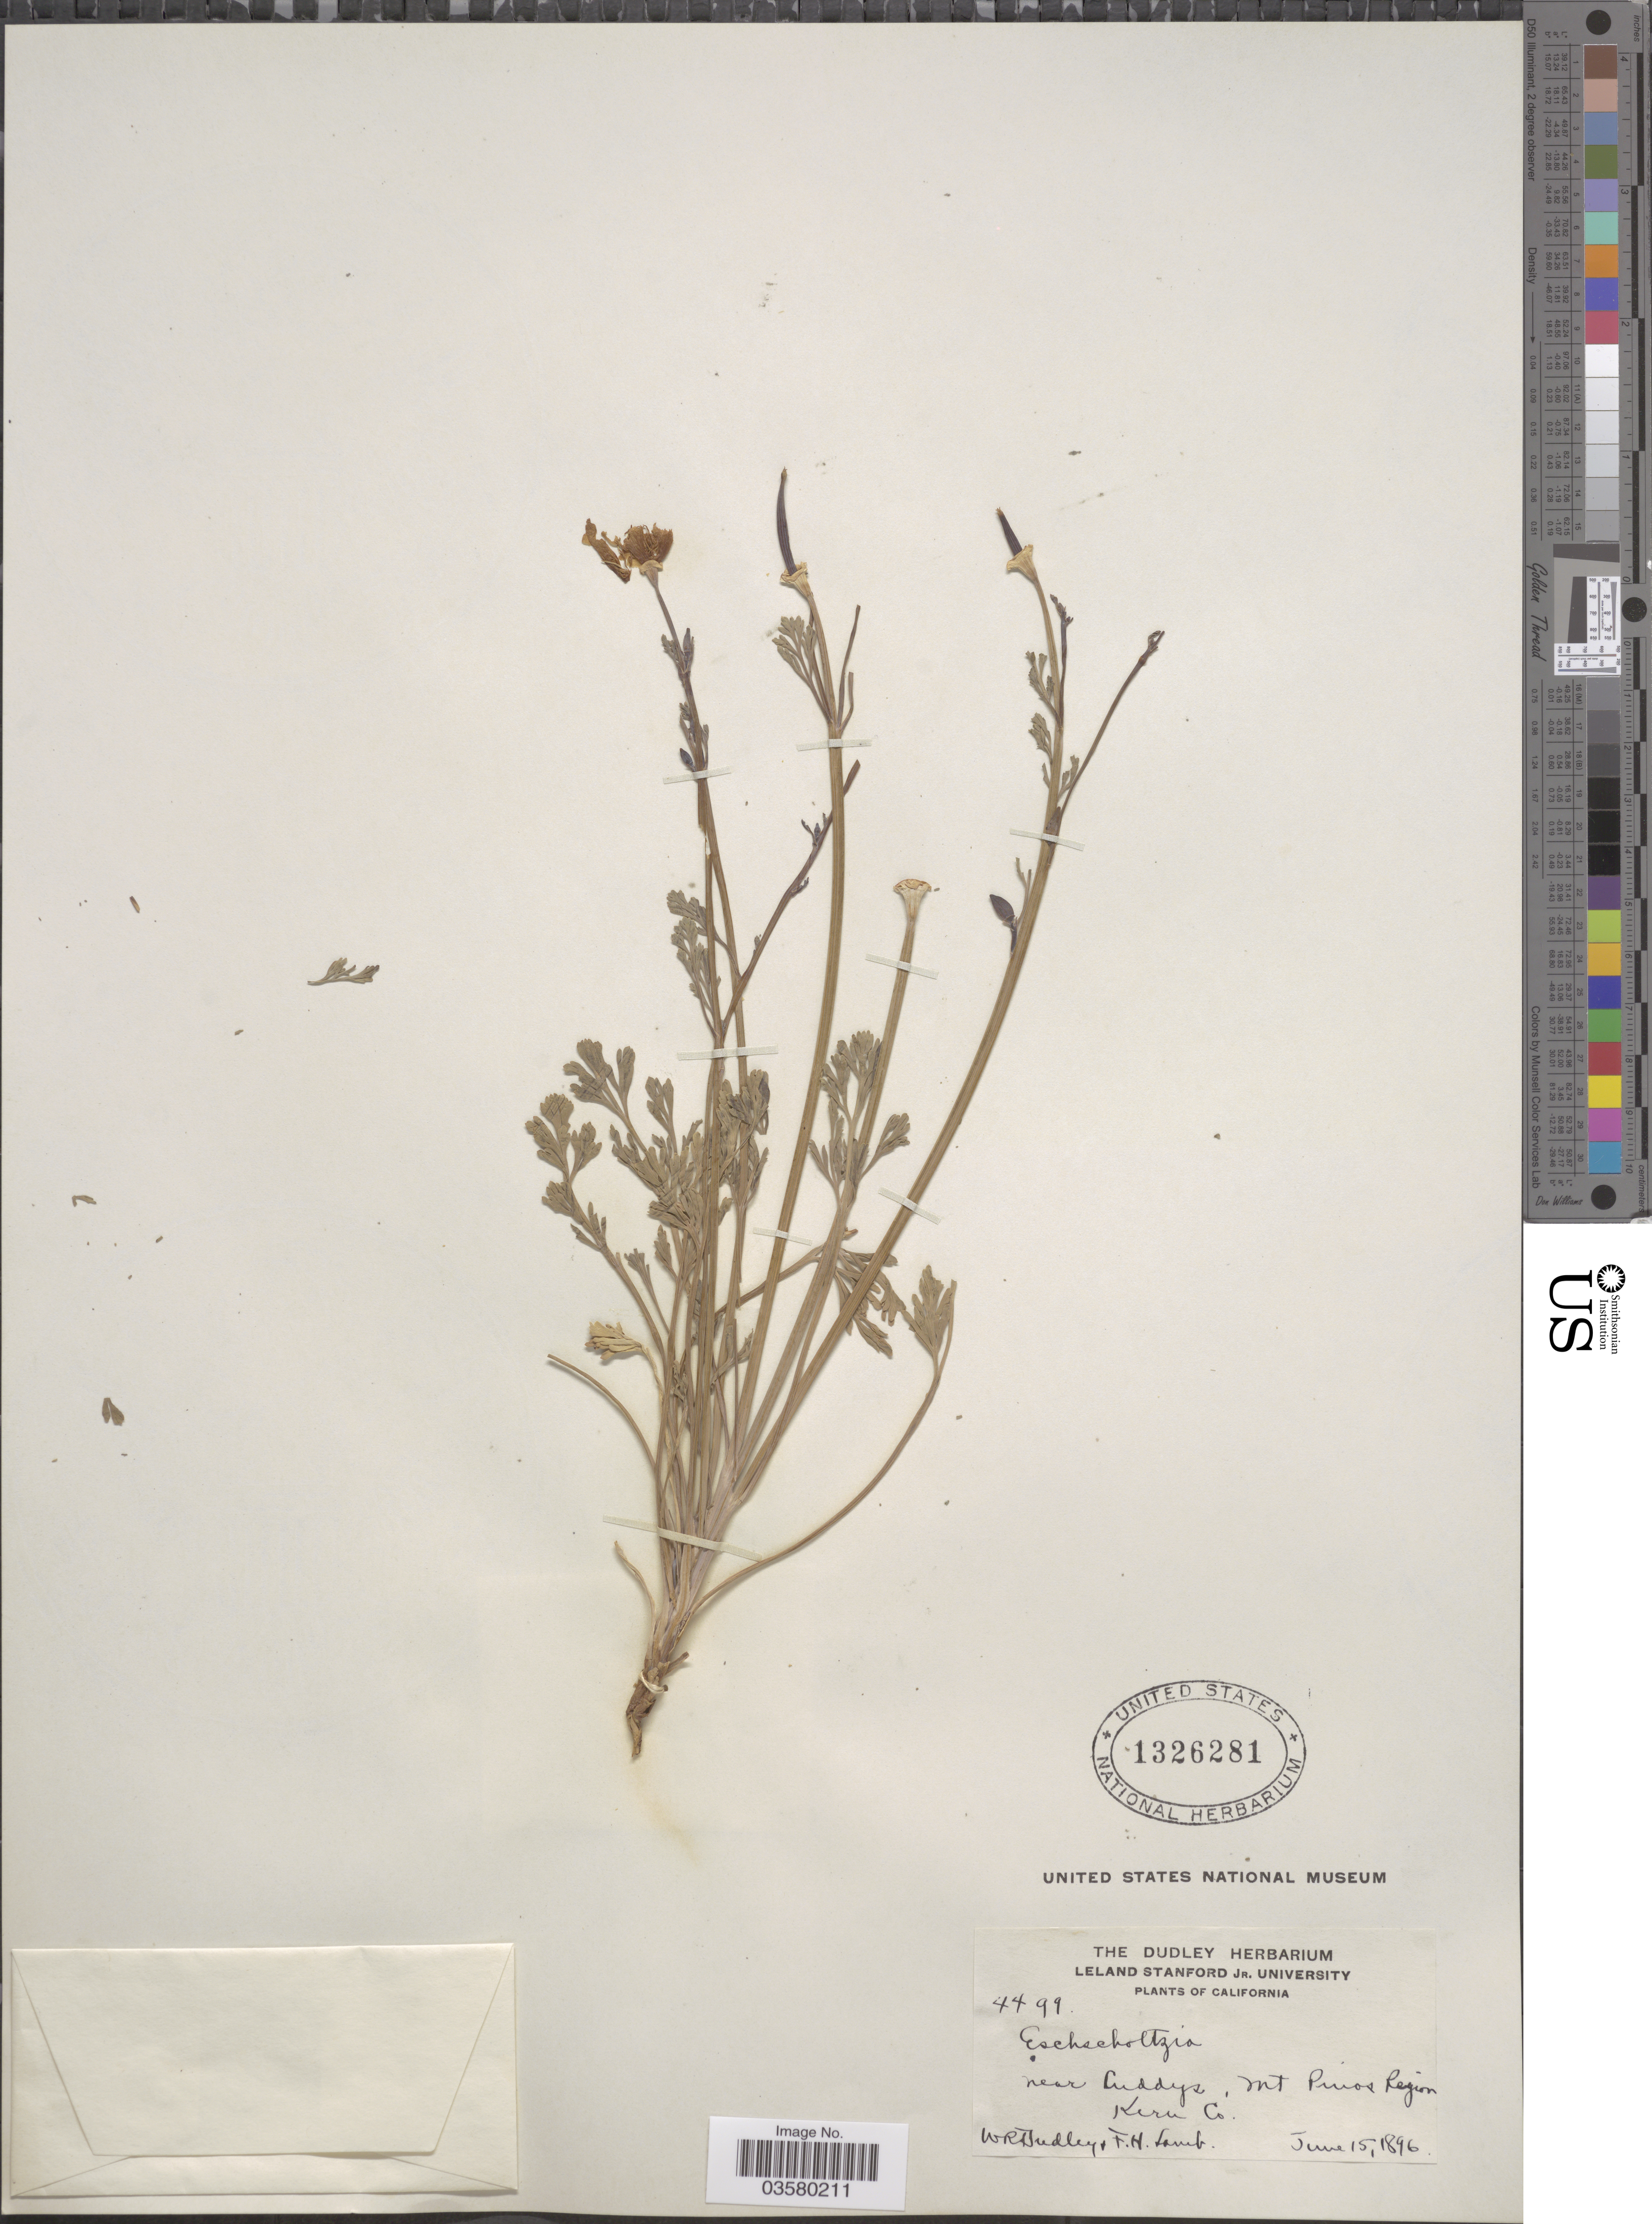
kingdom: Plantae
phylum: Tracheophyta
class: Magnoliopsida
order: Ranunculales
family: Papaveraceae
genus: Eschscholzia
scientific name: Eschscholzia californica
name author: Cham.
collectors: W. Dudley & F. H. Lamb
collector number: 4499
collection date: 1896-06-15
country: United States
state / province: California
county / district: Kern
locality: Near Cuddys, Mt Pinos Region. Kern Co.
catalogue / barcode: US 1326281